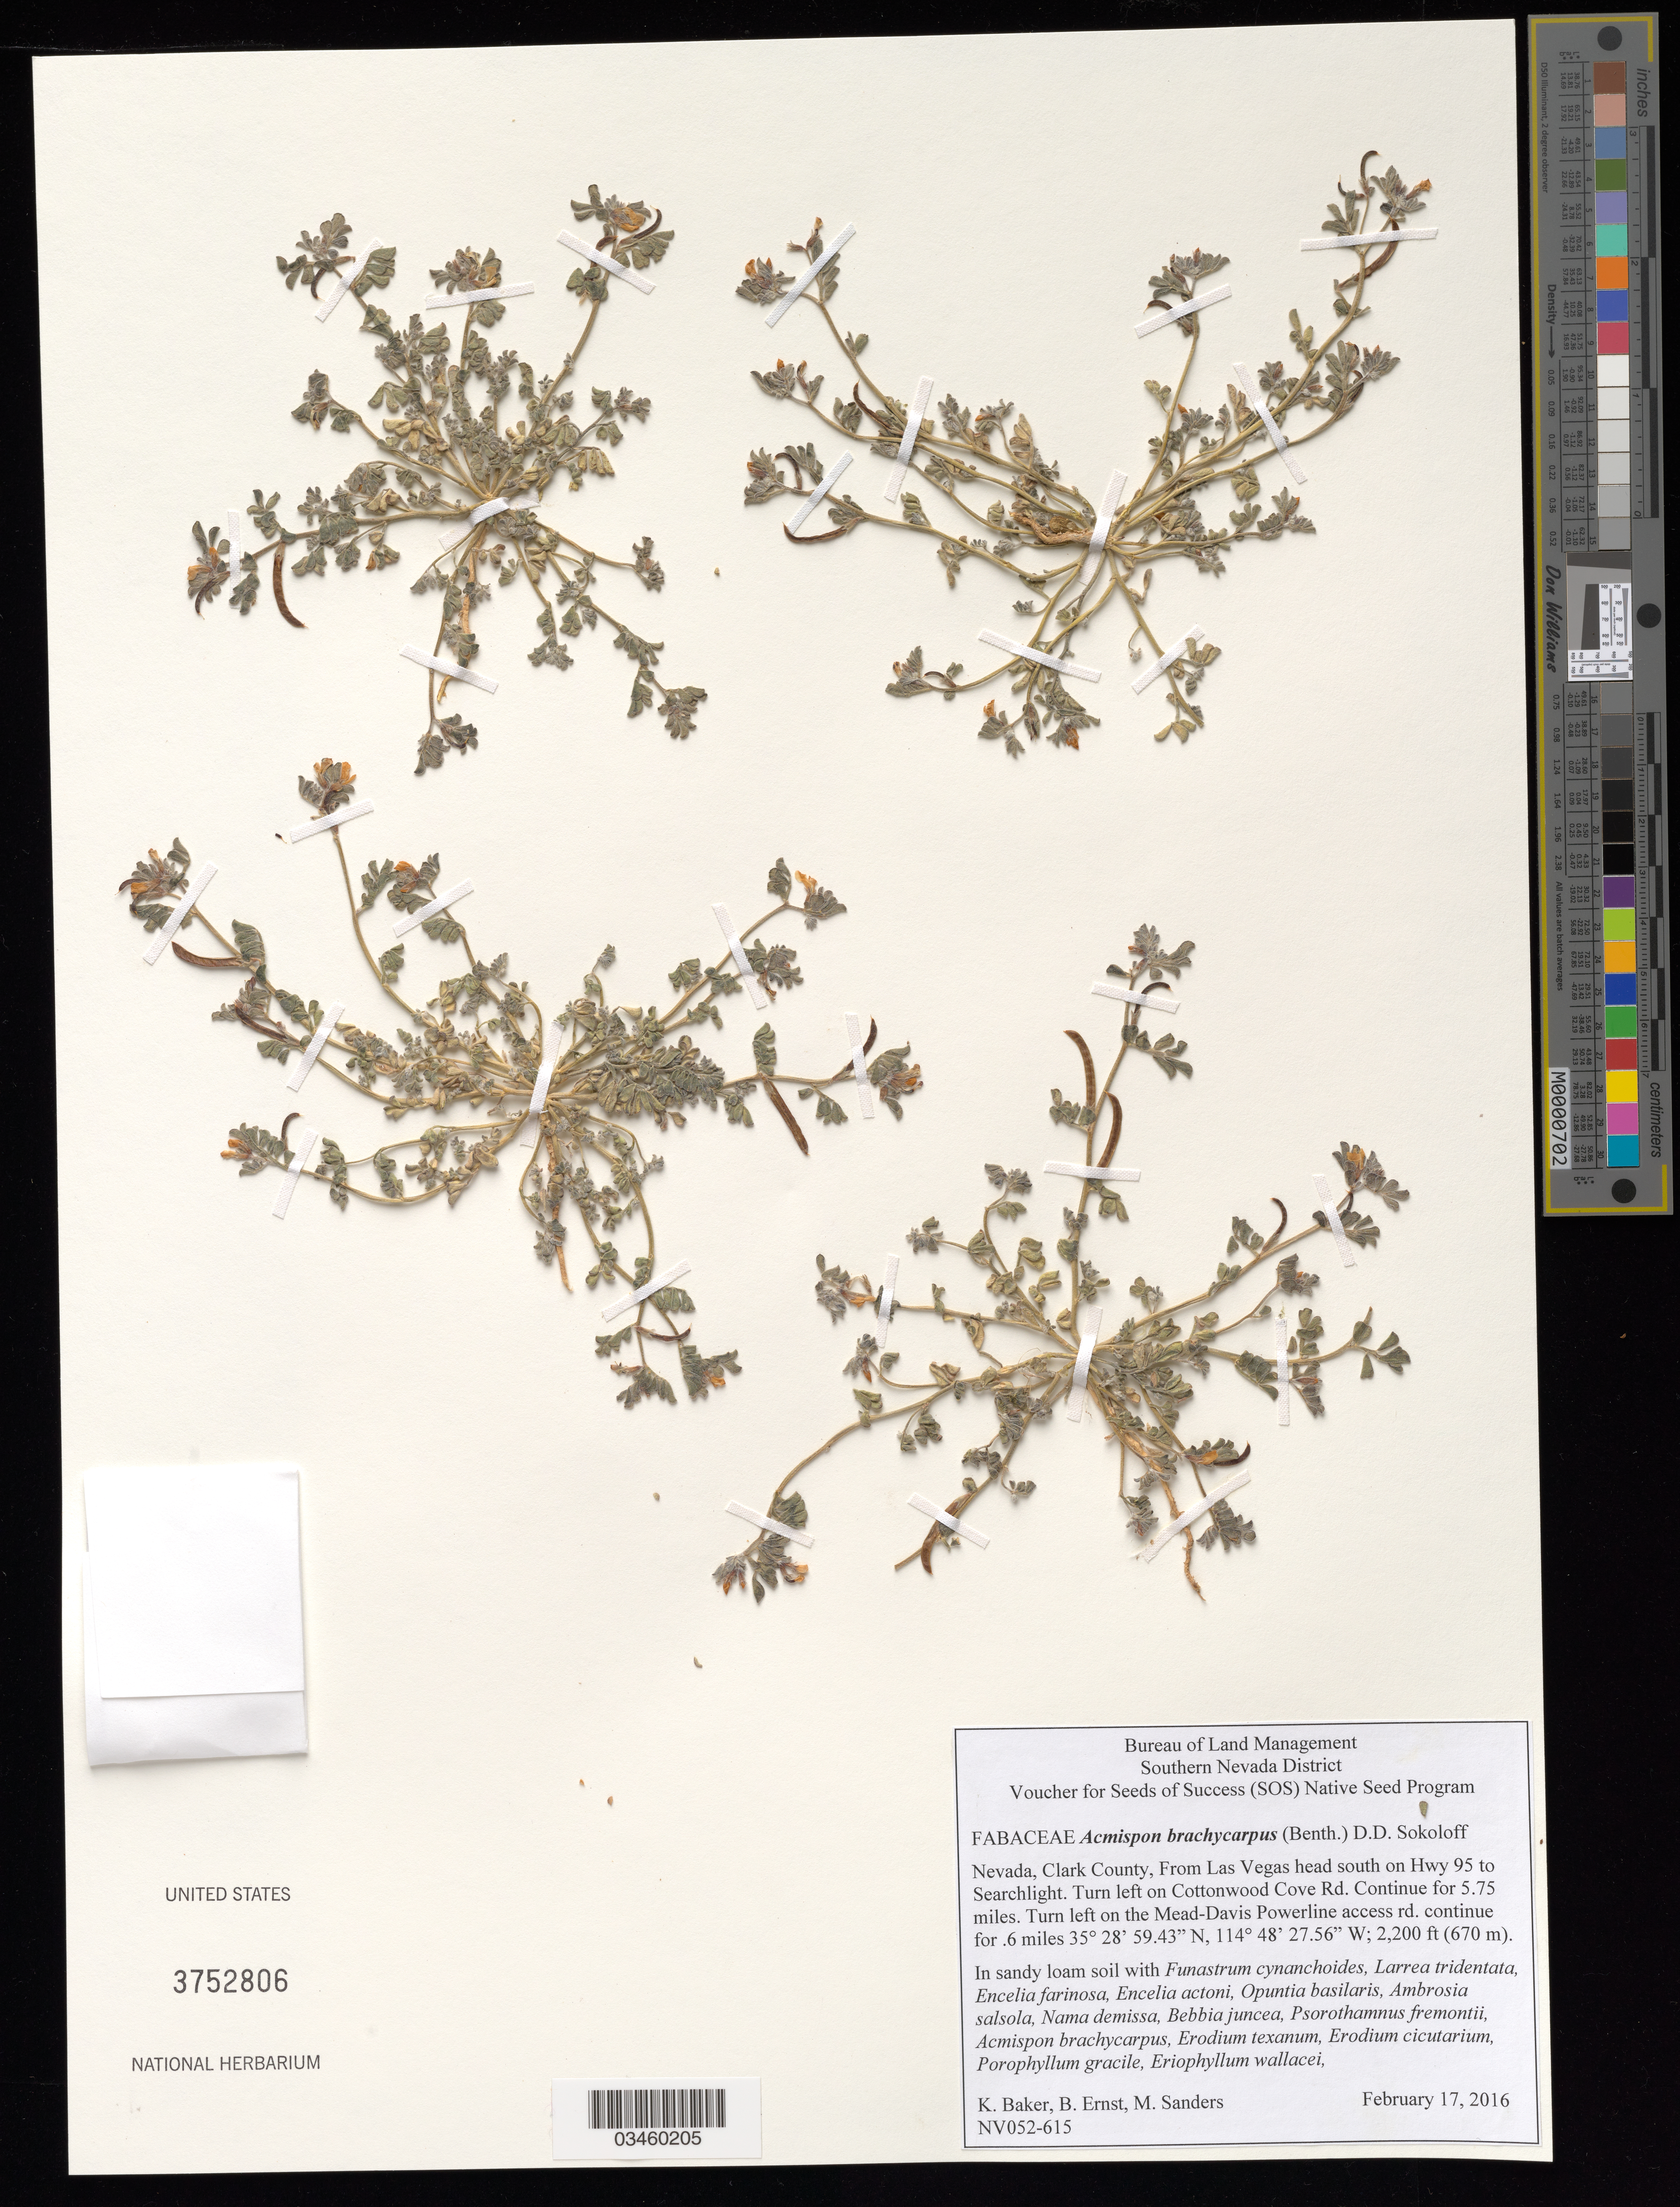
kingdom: Plantae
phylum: Tracheophyta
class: Magnoliopsida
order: Fabales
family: Fabaceae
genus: Acmispon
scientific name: Acmispon brachycarpus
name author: (Benth.) D.D. Sokoloff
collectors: K. Baker, B. Ernst & M. Sanders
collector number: NV052-615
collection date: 2016-02-17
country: United States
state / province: Nevada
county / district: Clark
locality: On the Mead-Davis Powerline access rd.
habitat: In sandy loam soil. With Larrea tridentata, Encelia farinosa, Encelia actoni, Bebbia juncea, ect.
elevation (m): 671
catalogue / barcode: US 3752806